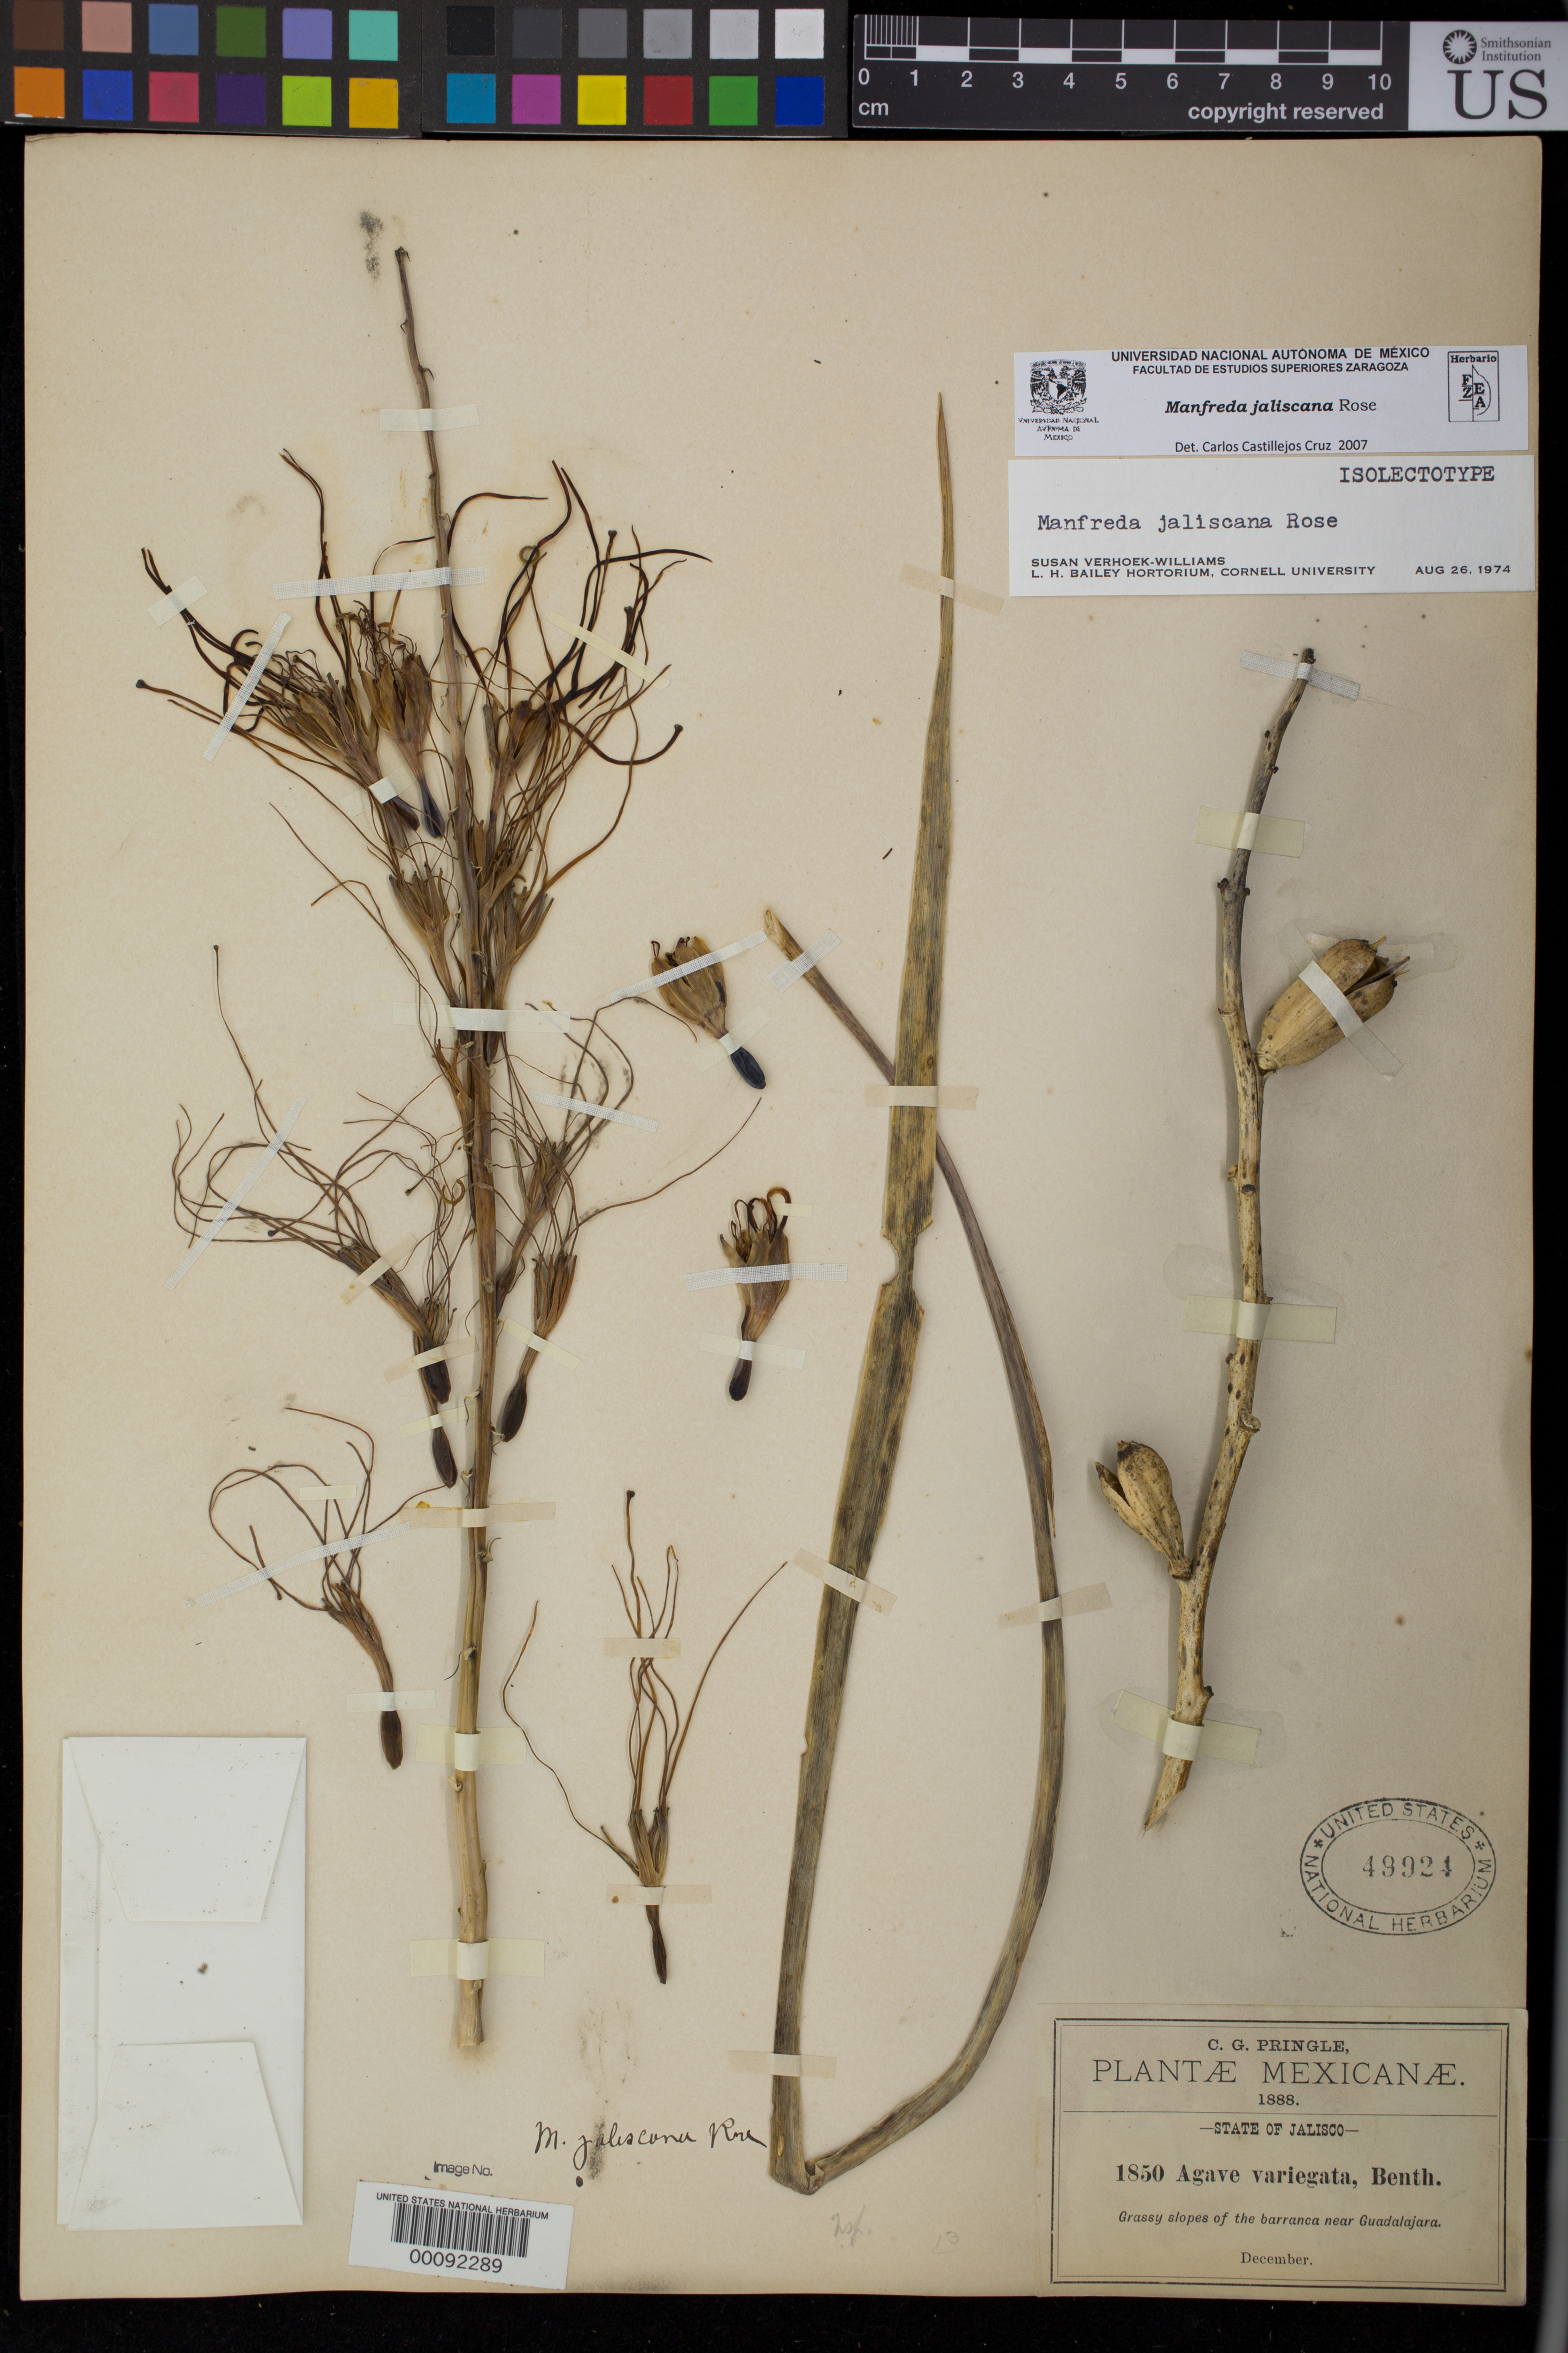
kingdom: Plantae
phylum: Tracheophyta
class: Liliopsida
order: Asparagales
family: Asparagaceae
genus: Manfreda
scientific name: Manfreda jaliscana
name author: Rose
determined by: Verhoek-Williams, S. E.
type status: Syntype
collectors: C. G. Pringle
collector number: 1850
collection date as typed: Dec 1888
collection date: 1888-12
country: Mexico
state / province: Jalisco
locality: Grassy slopes of the barranca near Guadalajara.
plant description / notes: Annotated as isolectotype by Verhoek-Williams (lectotypification apparently ined.).; Collection date cited as "1889" in protologue.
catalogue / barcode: US 49924